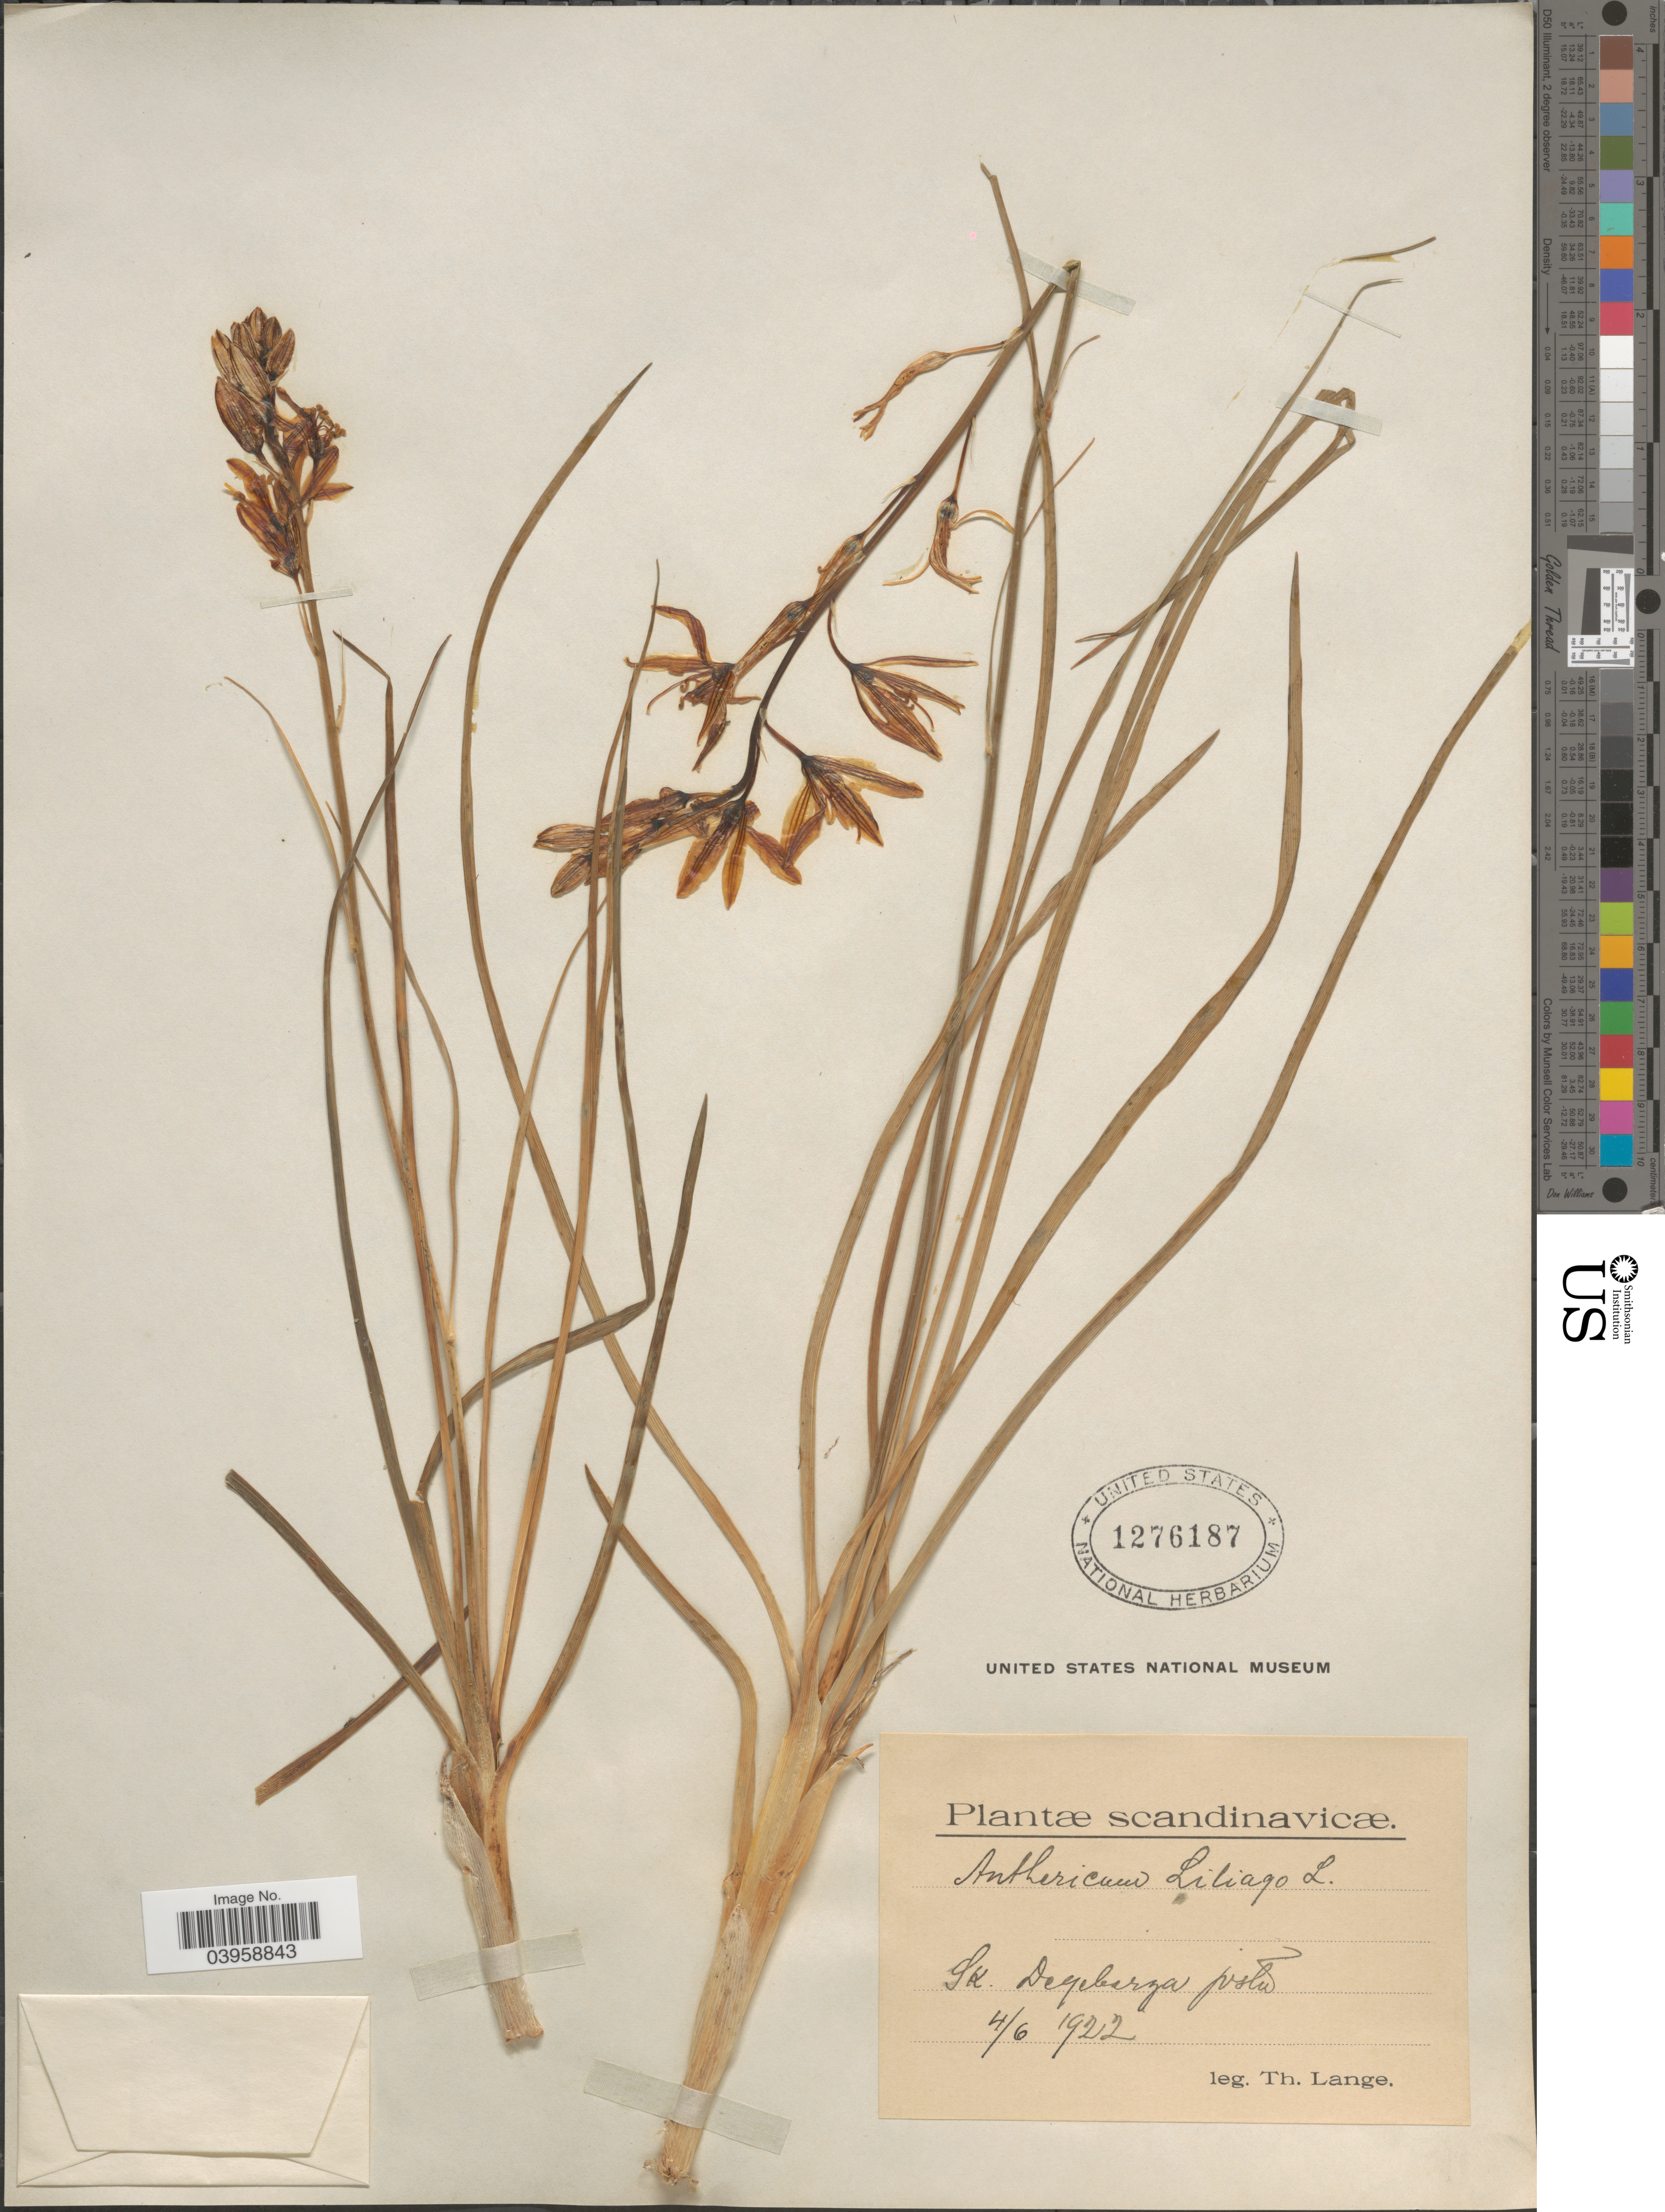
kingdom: Plantae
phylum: Tracheophyta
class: Liliopsida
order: Asparagales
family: Asparagaceae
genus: Anthericum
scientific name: Anthericum liliago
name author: L.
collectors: T. Lange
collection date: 1922-06-04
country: Sweden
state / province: Skåne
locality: Scandinavicæ. Sk. Degeberga pslu. [interpreted]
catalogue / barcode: US 1276187